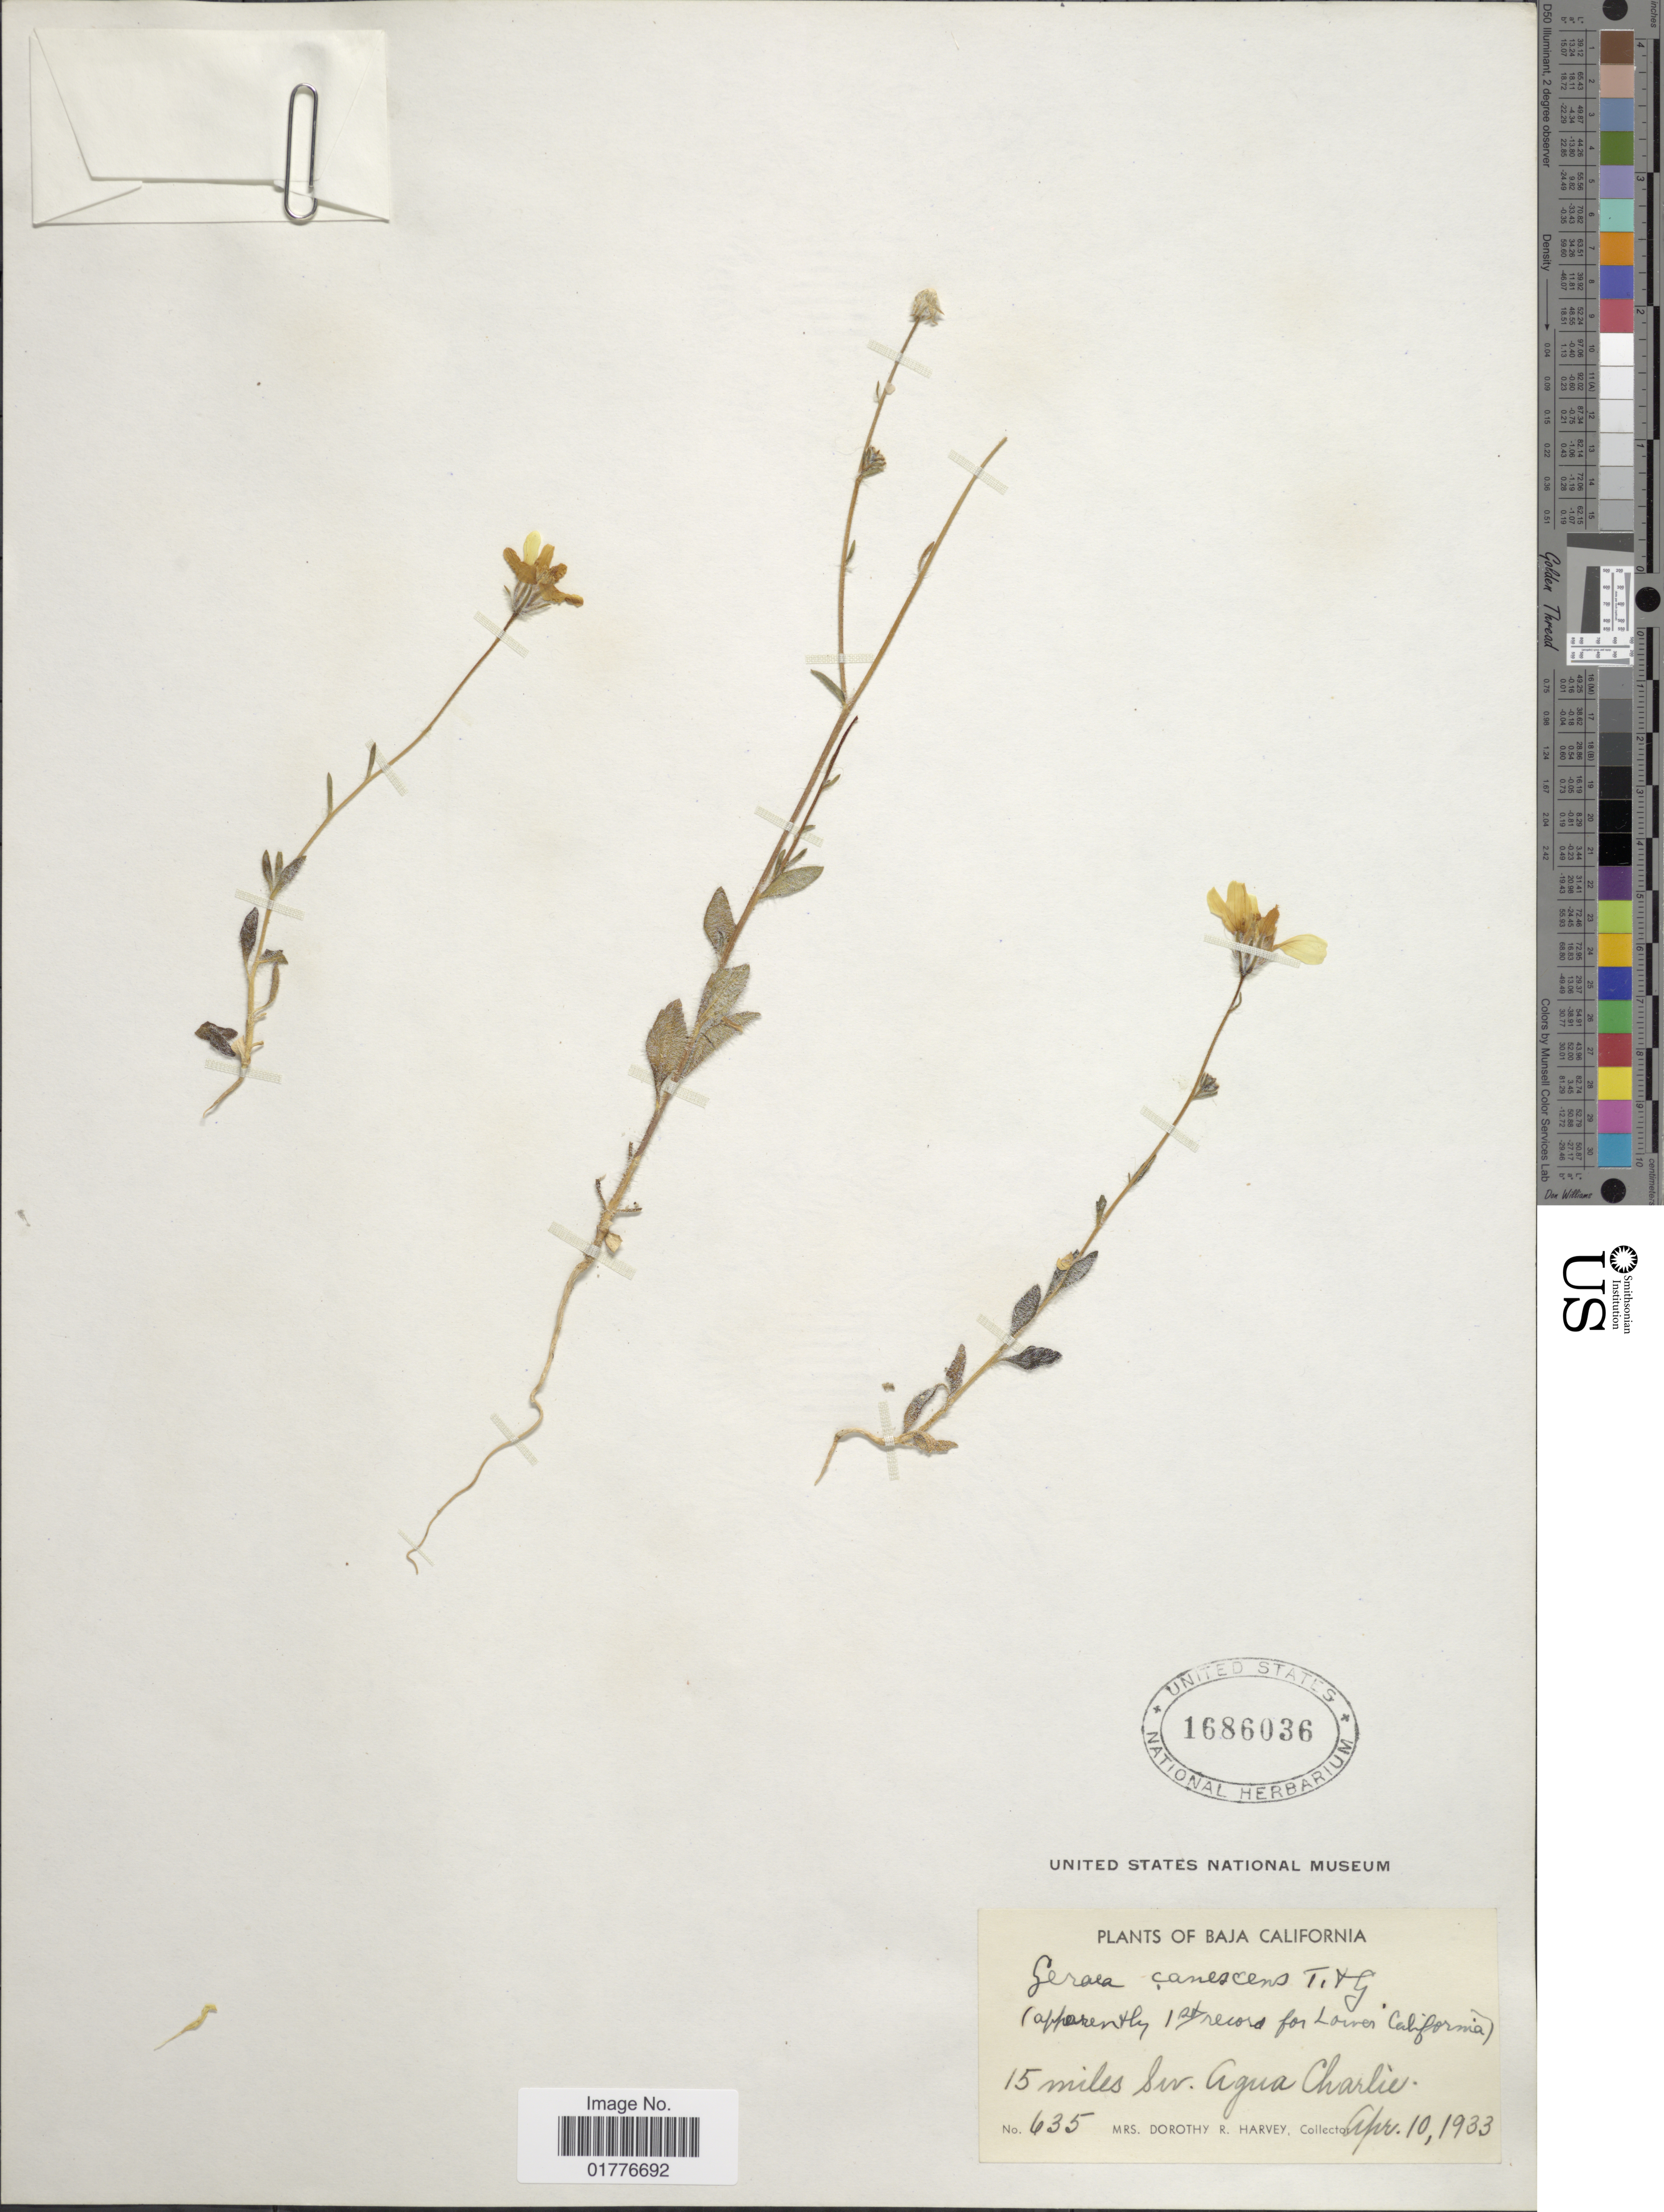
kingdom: Plantae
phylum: Tracheophyta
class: Magnoliopsida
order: Asterales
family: Asteraceae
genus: Geraea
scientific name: Geraea canescens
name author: Torr. & A. Gray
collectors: Harvey, Mrs. D. R.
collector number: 635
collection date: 1933-04-10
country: Mexico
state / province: Baja California Sur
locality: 15 miles Sw. Agua Charlie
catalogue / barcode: US 1686036